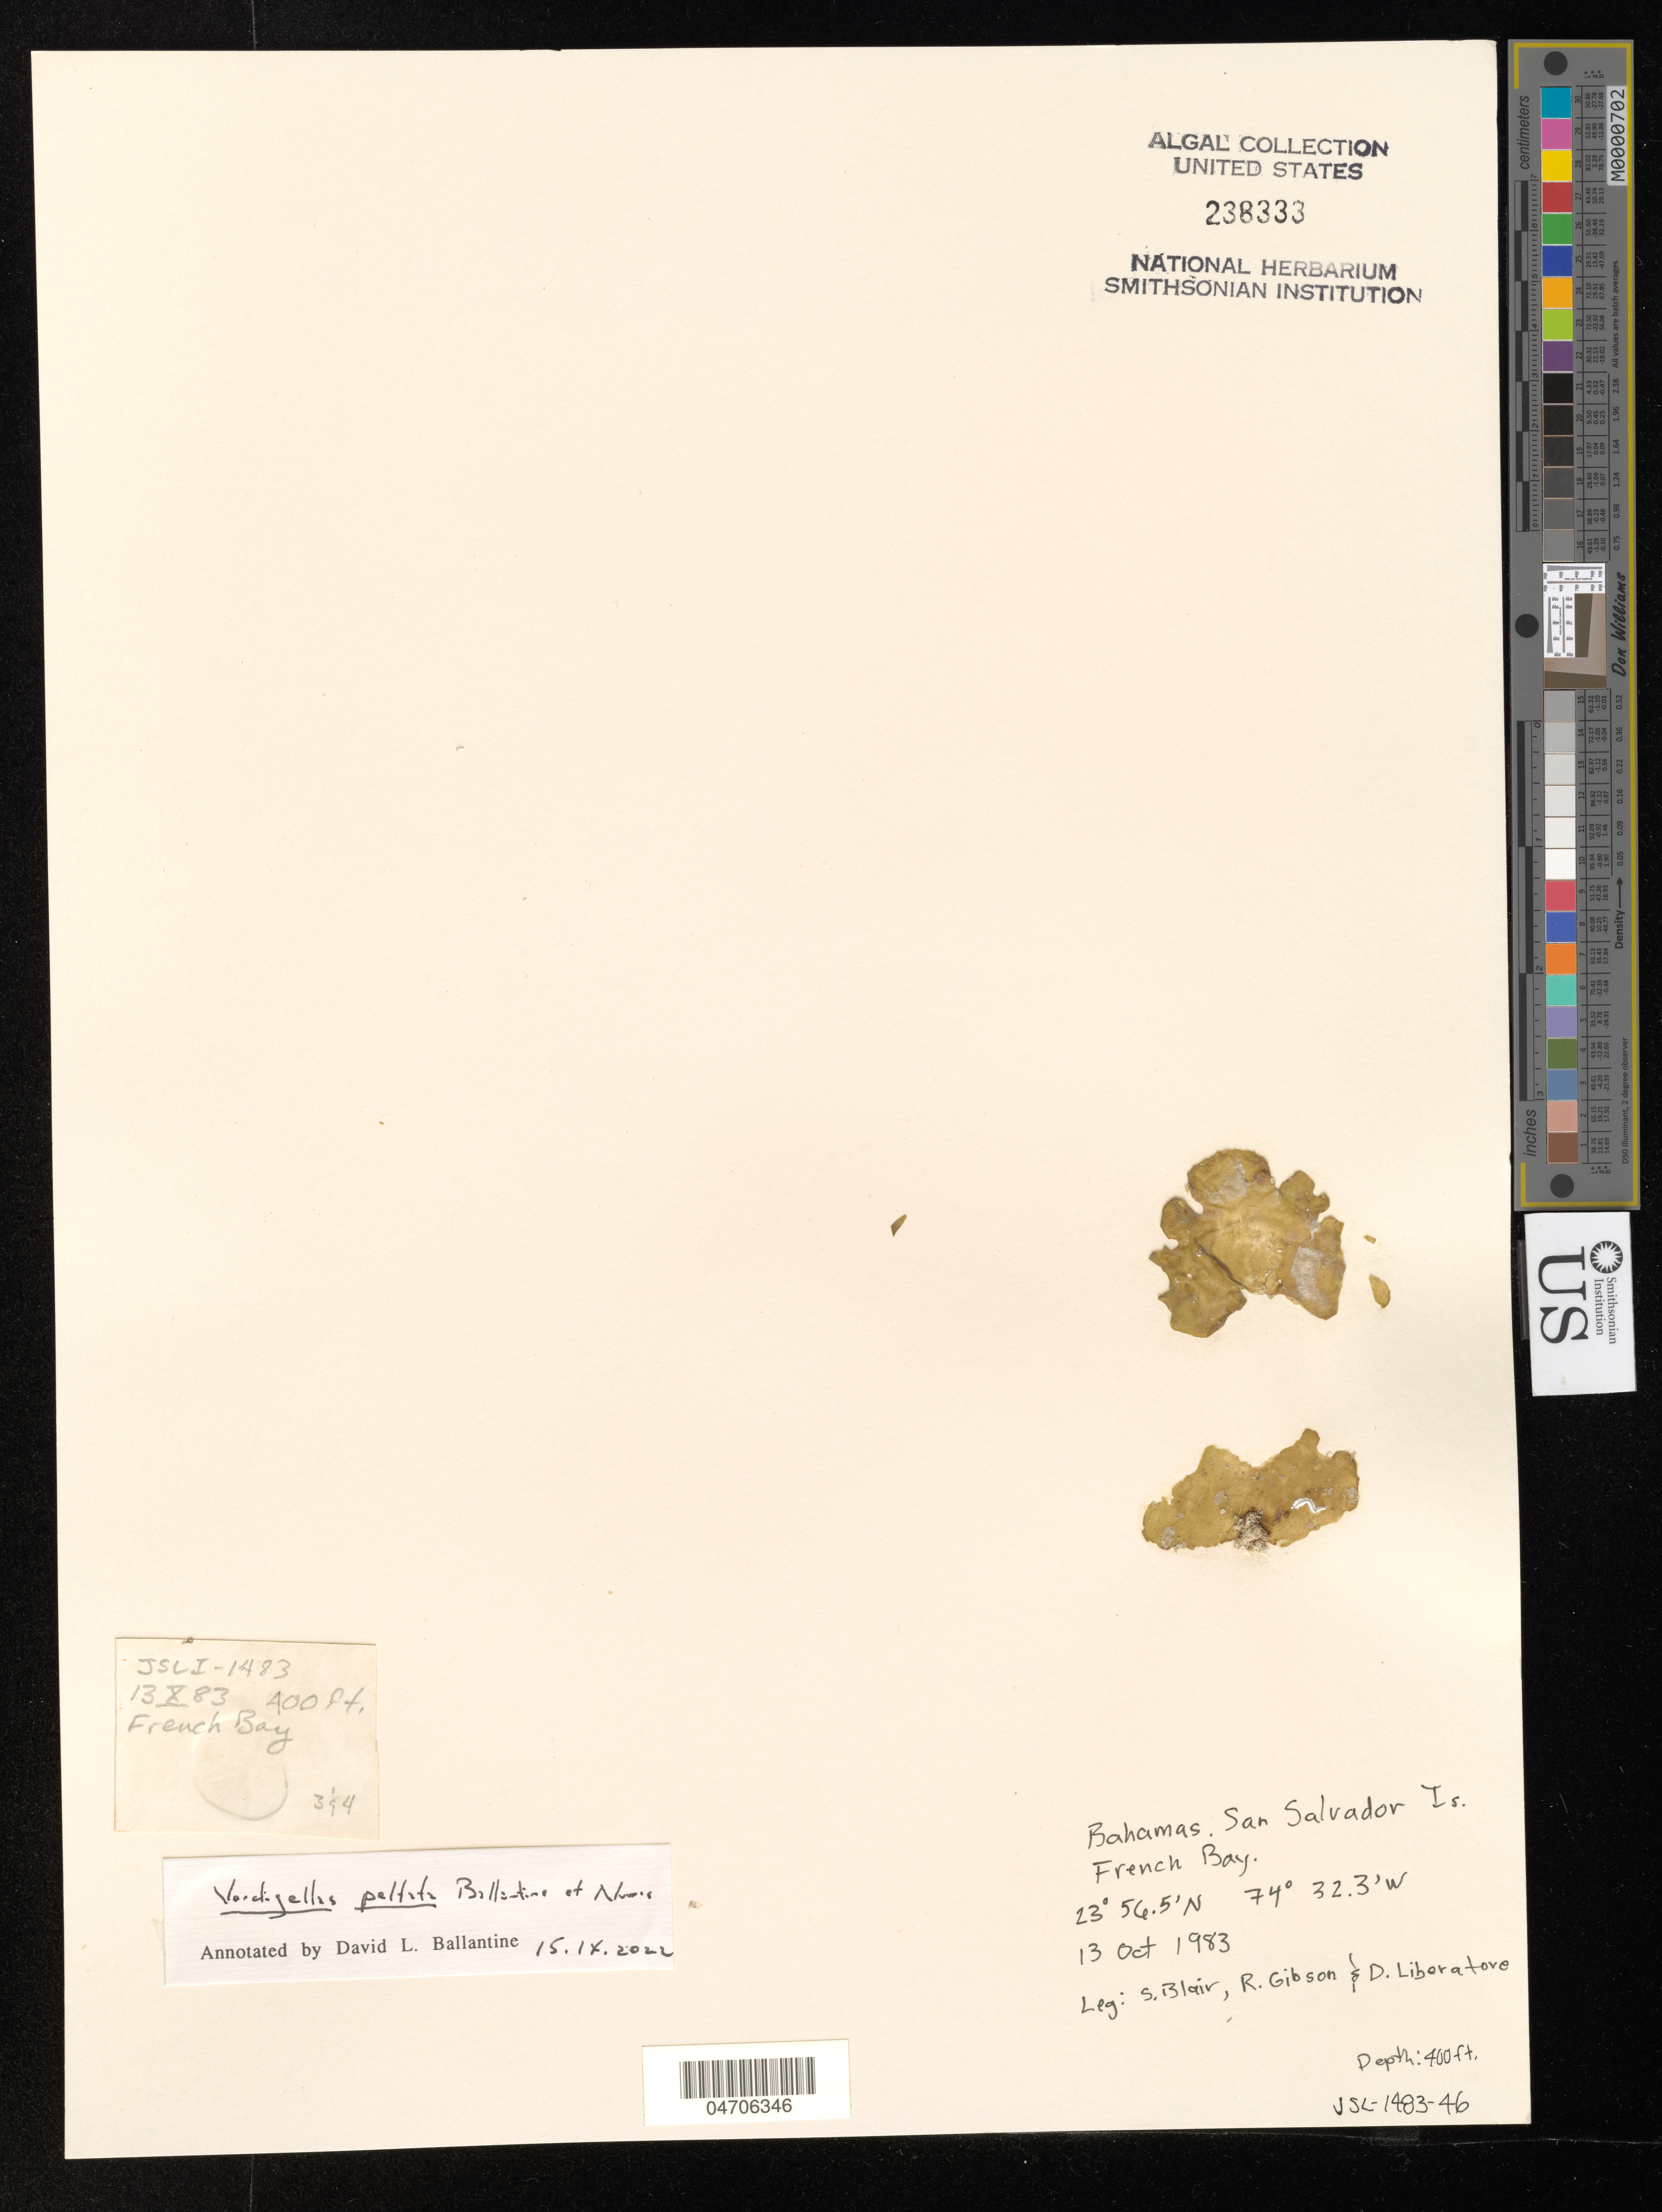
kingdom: Plantae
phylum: Chlorophyta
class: Prasinophyceae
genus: Verdigellas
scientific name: Verdigellas peltata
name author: D.L. Ballant. & J.N. Norris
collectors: S. M. Blair, R. Gibson & D. Liberatore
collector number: JSL-1483-46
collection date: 1983-10-13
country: Bahamas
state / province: San Salvador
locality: San Salvador Is. French Bay.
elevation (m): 122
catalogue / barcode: US 238333